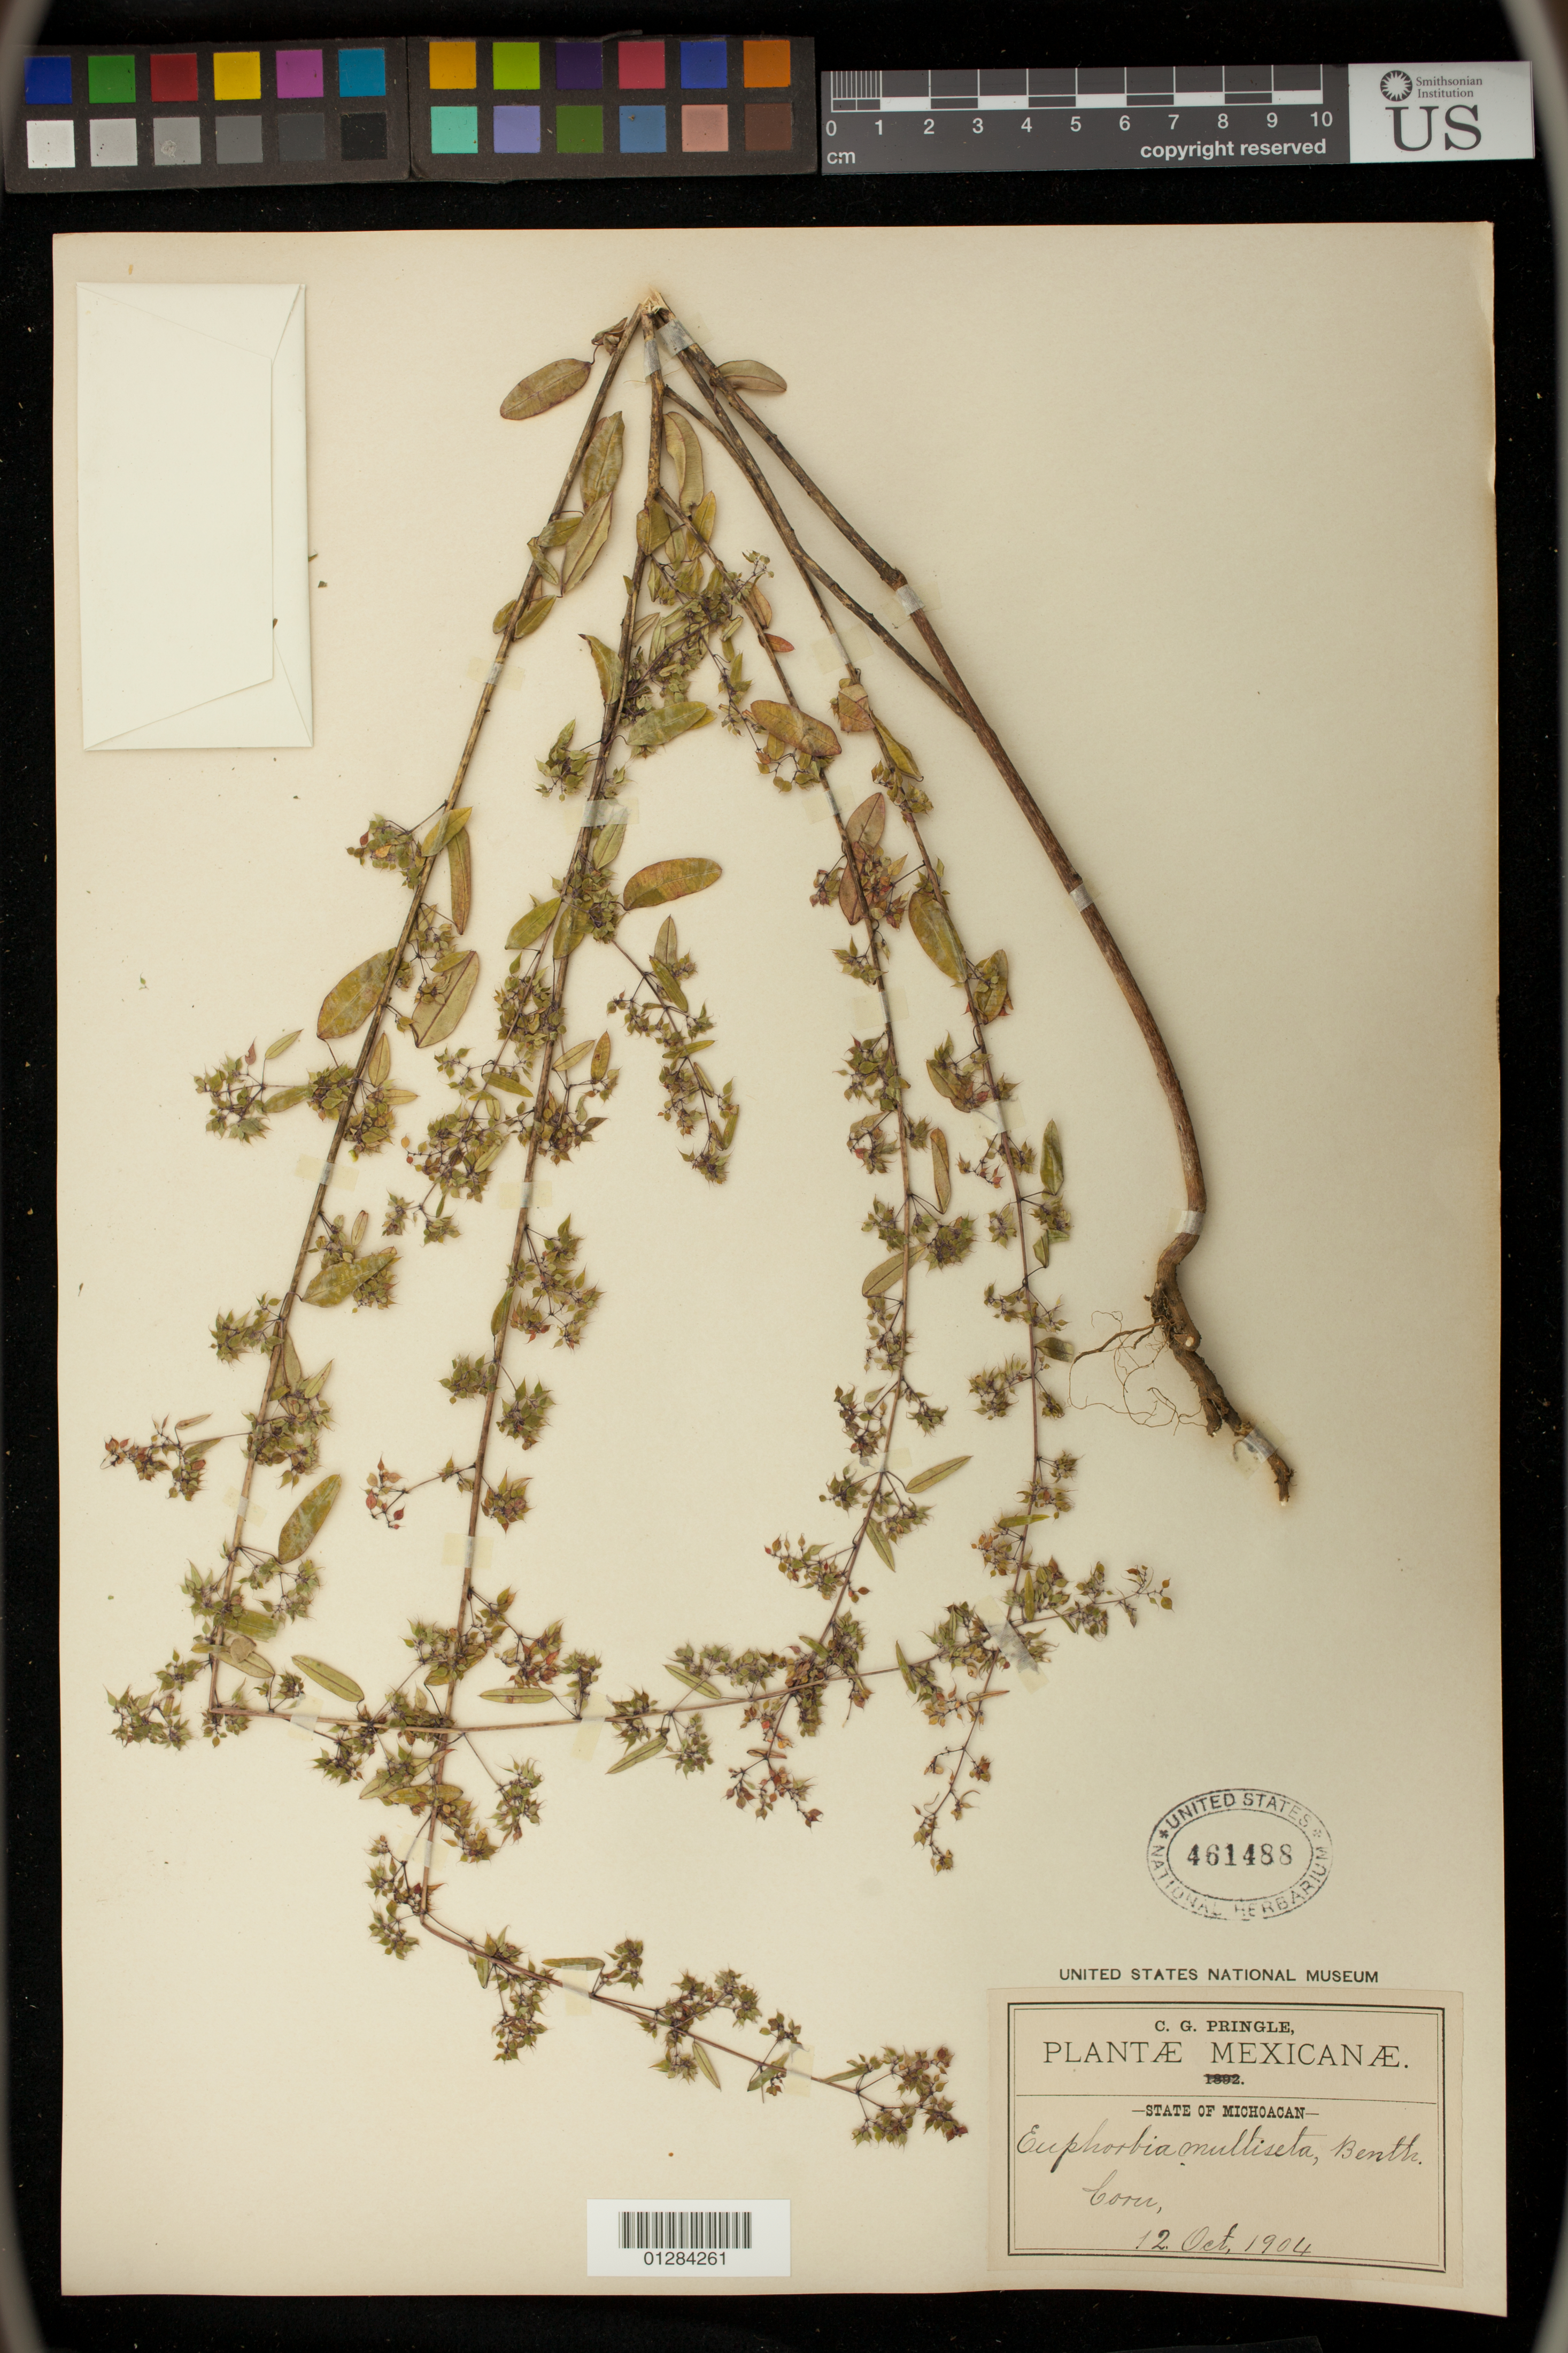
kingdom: Plantae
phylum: Tracheophyta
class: Magnoliopsida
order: Malpighiales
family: Euphorbiaceae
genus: Euphorbia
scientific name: Euphorbia multiseta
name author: Benth.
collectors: C. G. Pringle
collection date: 1904-10-12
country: Mexico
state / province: Michoacán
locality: Coru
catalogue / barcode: US 461488